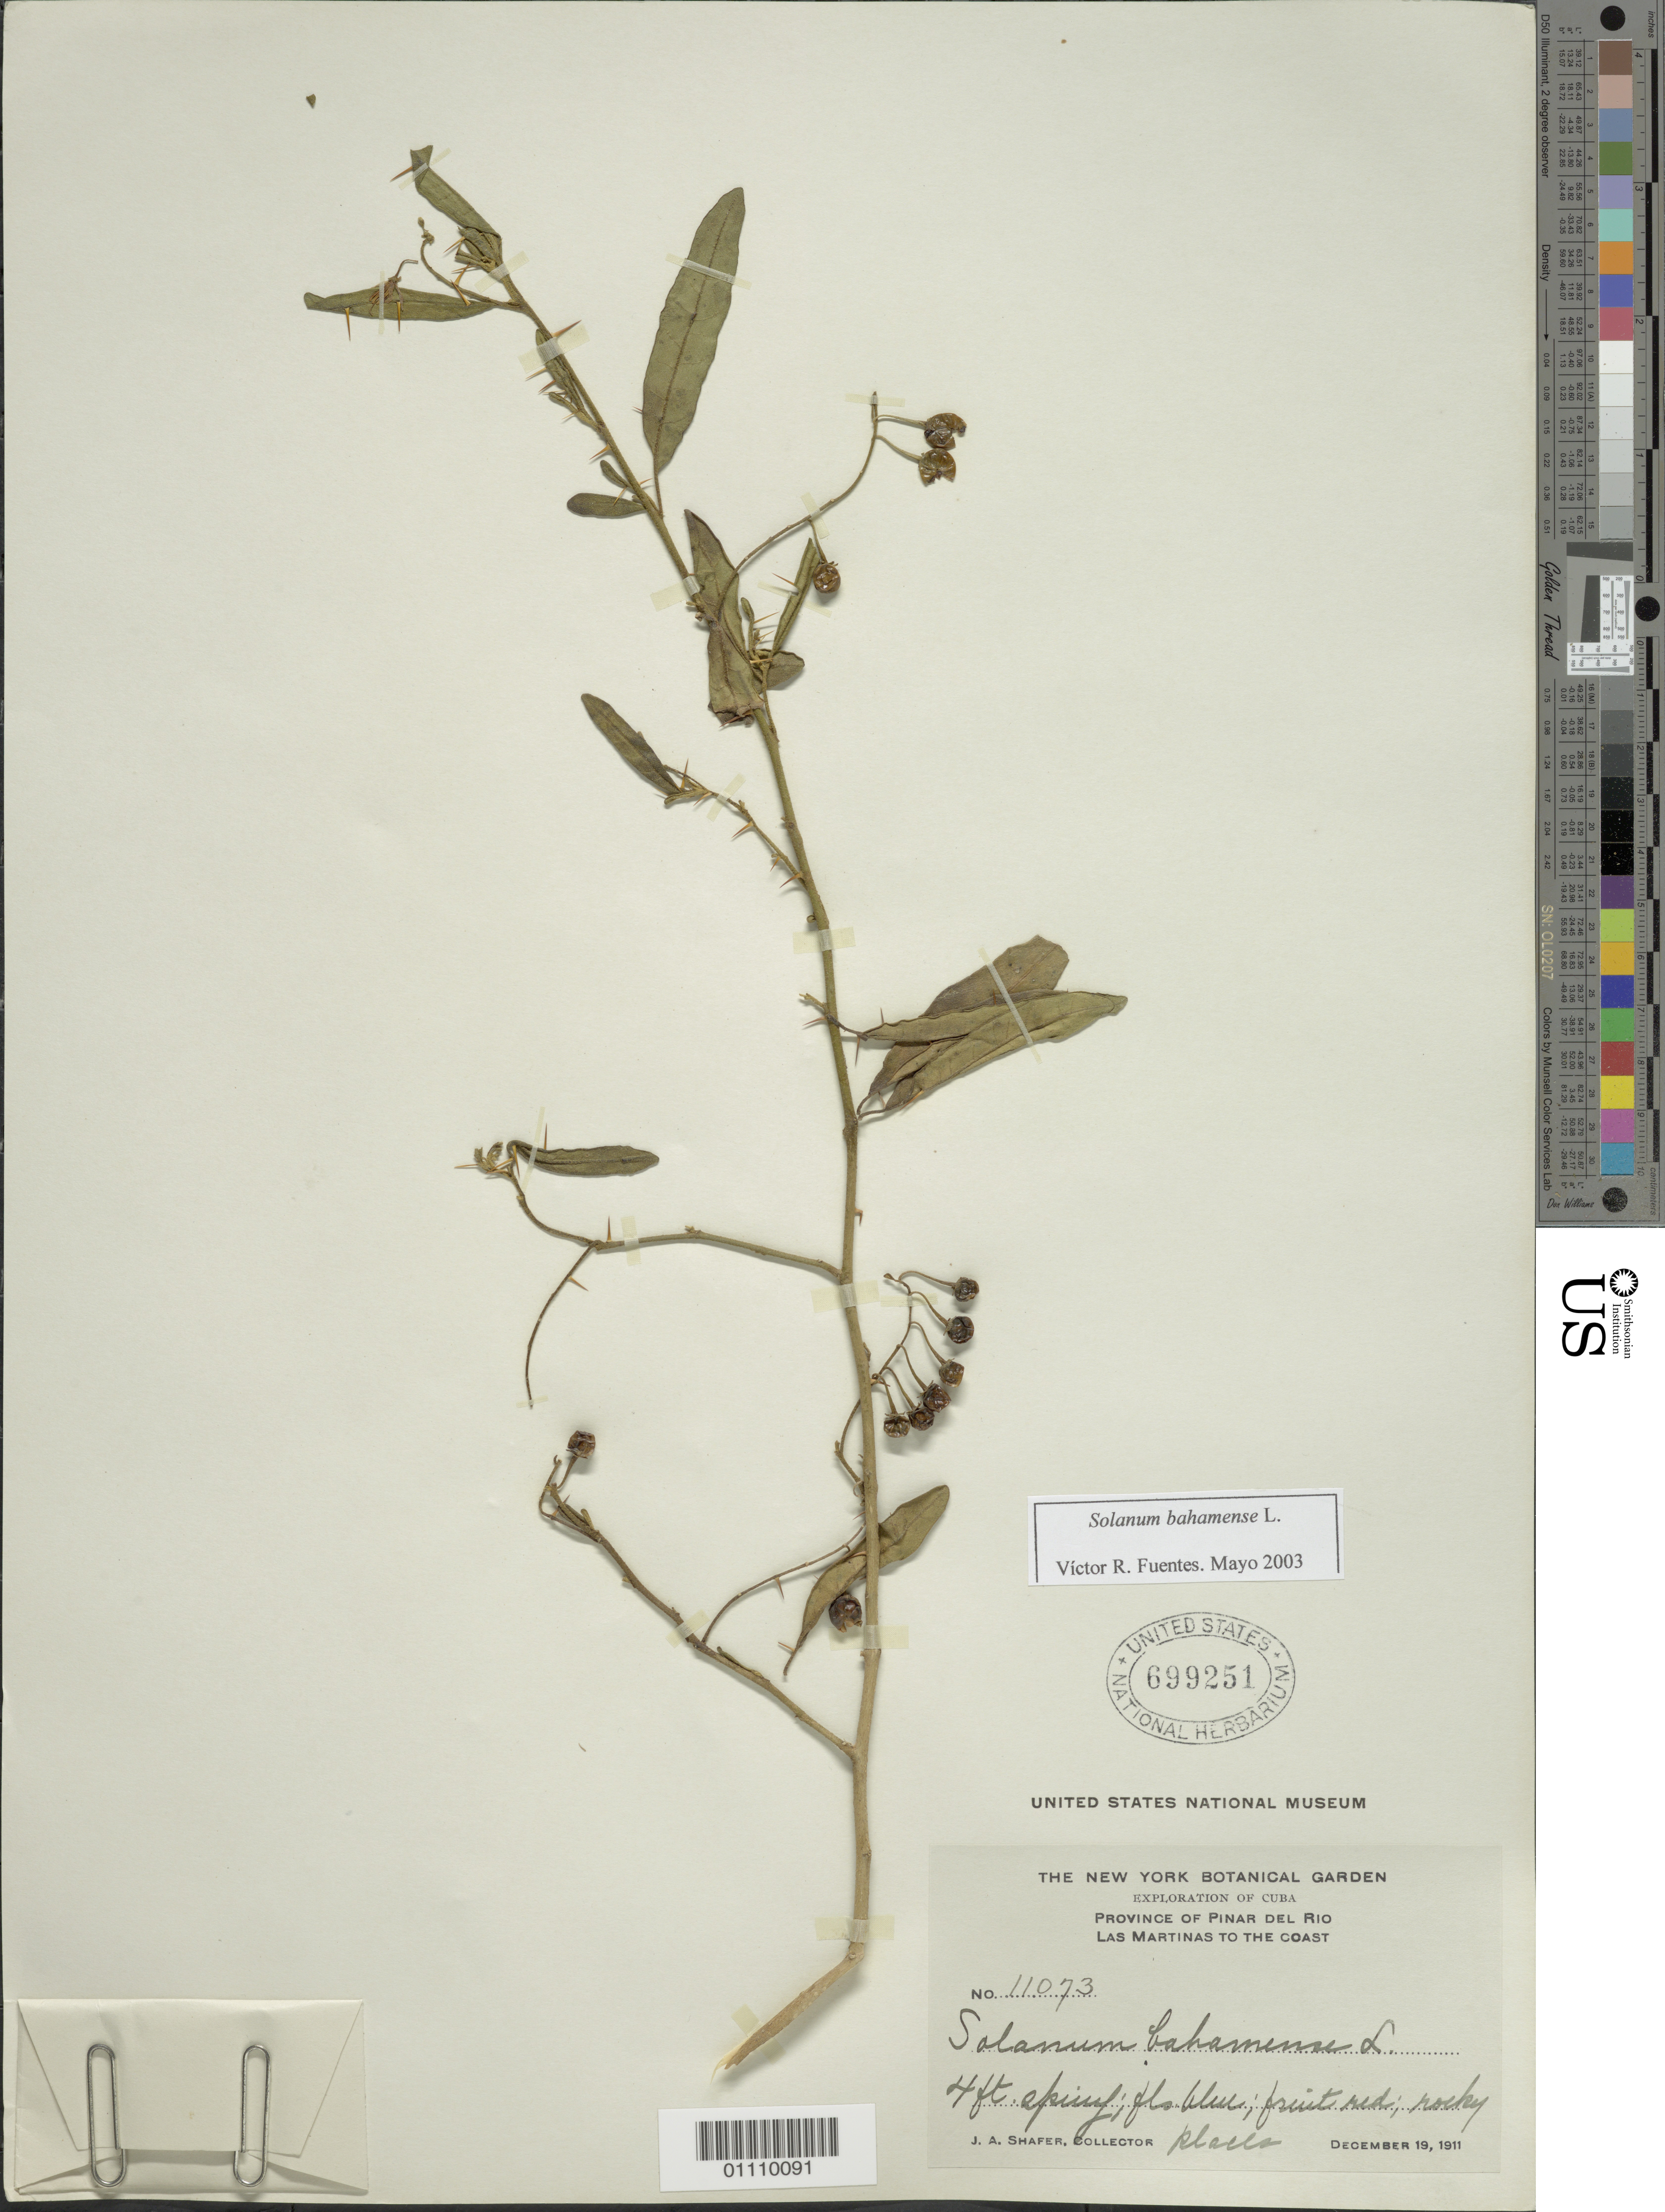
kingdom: Plantae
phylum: Tracheophyta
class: Magnoliopsida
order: Solanales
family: Solanaceae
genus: Solanum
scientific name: Solanum bahamense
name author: L.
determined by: Fuentes, V. R.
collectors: J. A. Shafer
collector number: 11073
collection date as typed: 19 Dec 1911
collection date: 1911-12-19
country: Cuba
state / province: Pinar del Río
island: Cuba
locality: Las Martinas to the coast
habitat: Rocky places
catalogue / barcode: US 599251